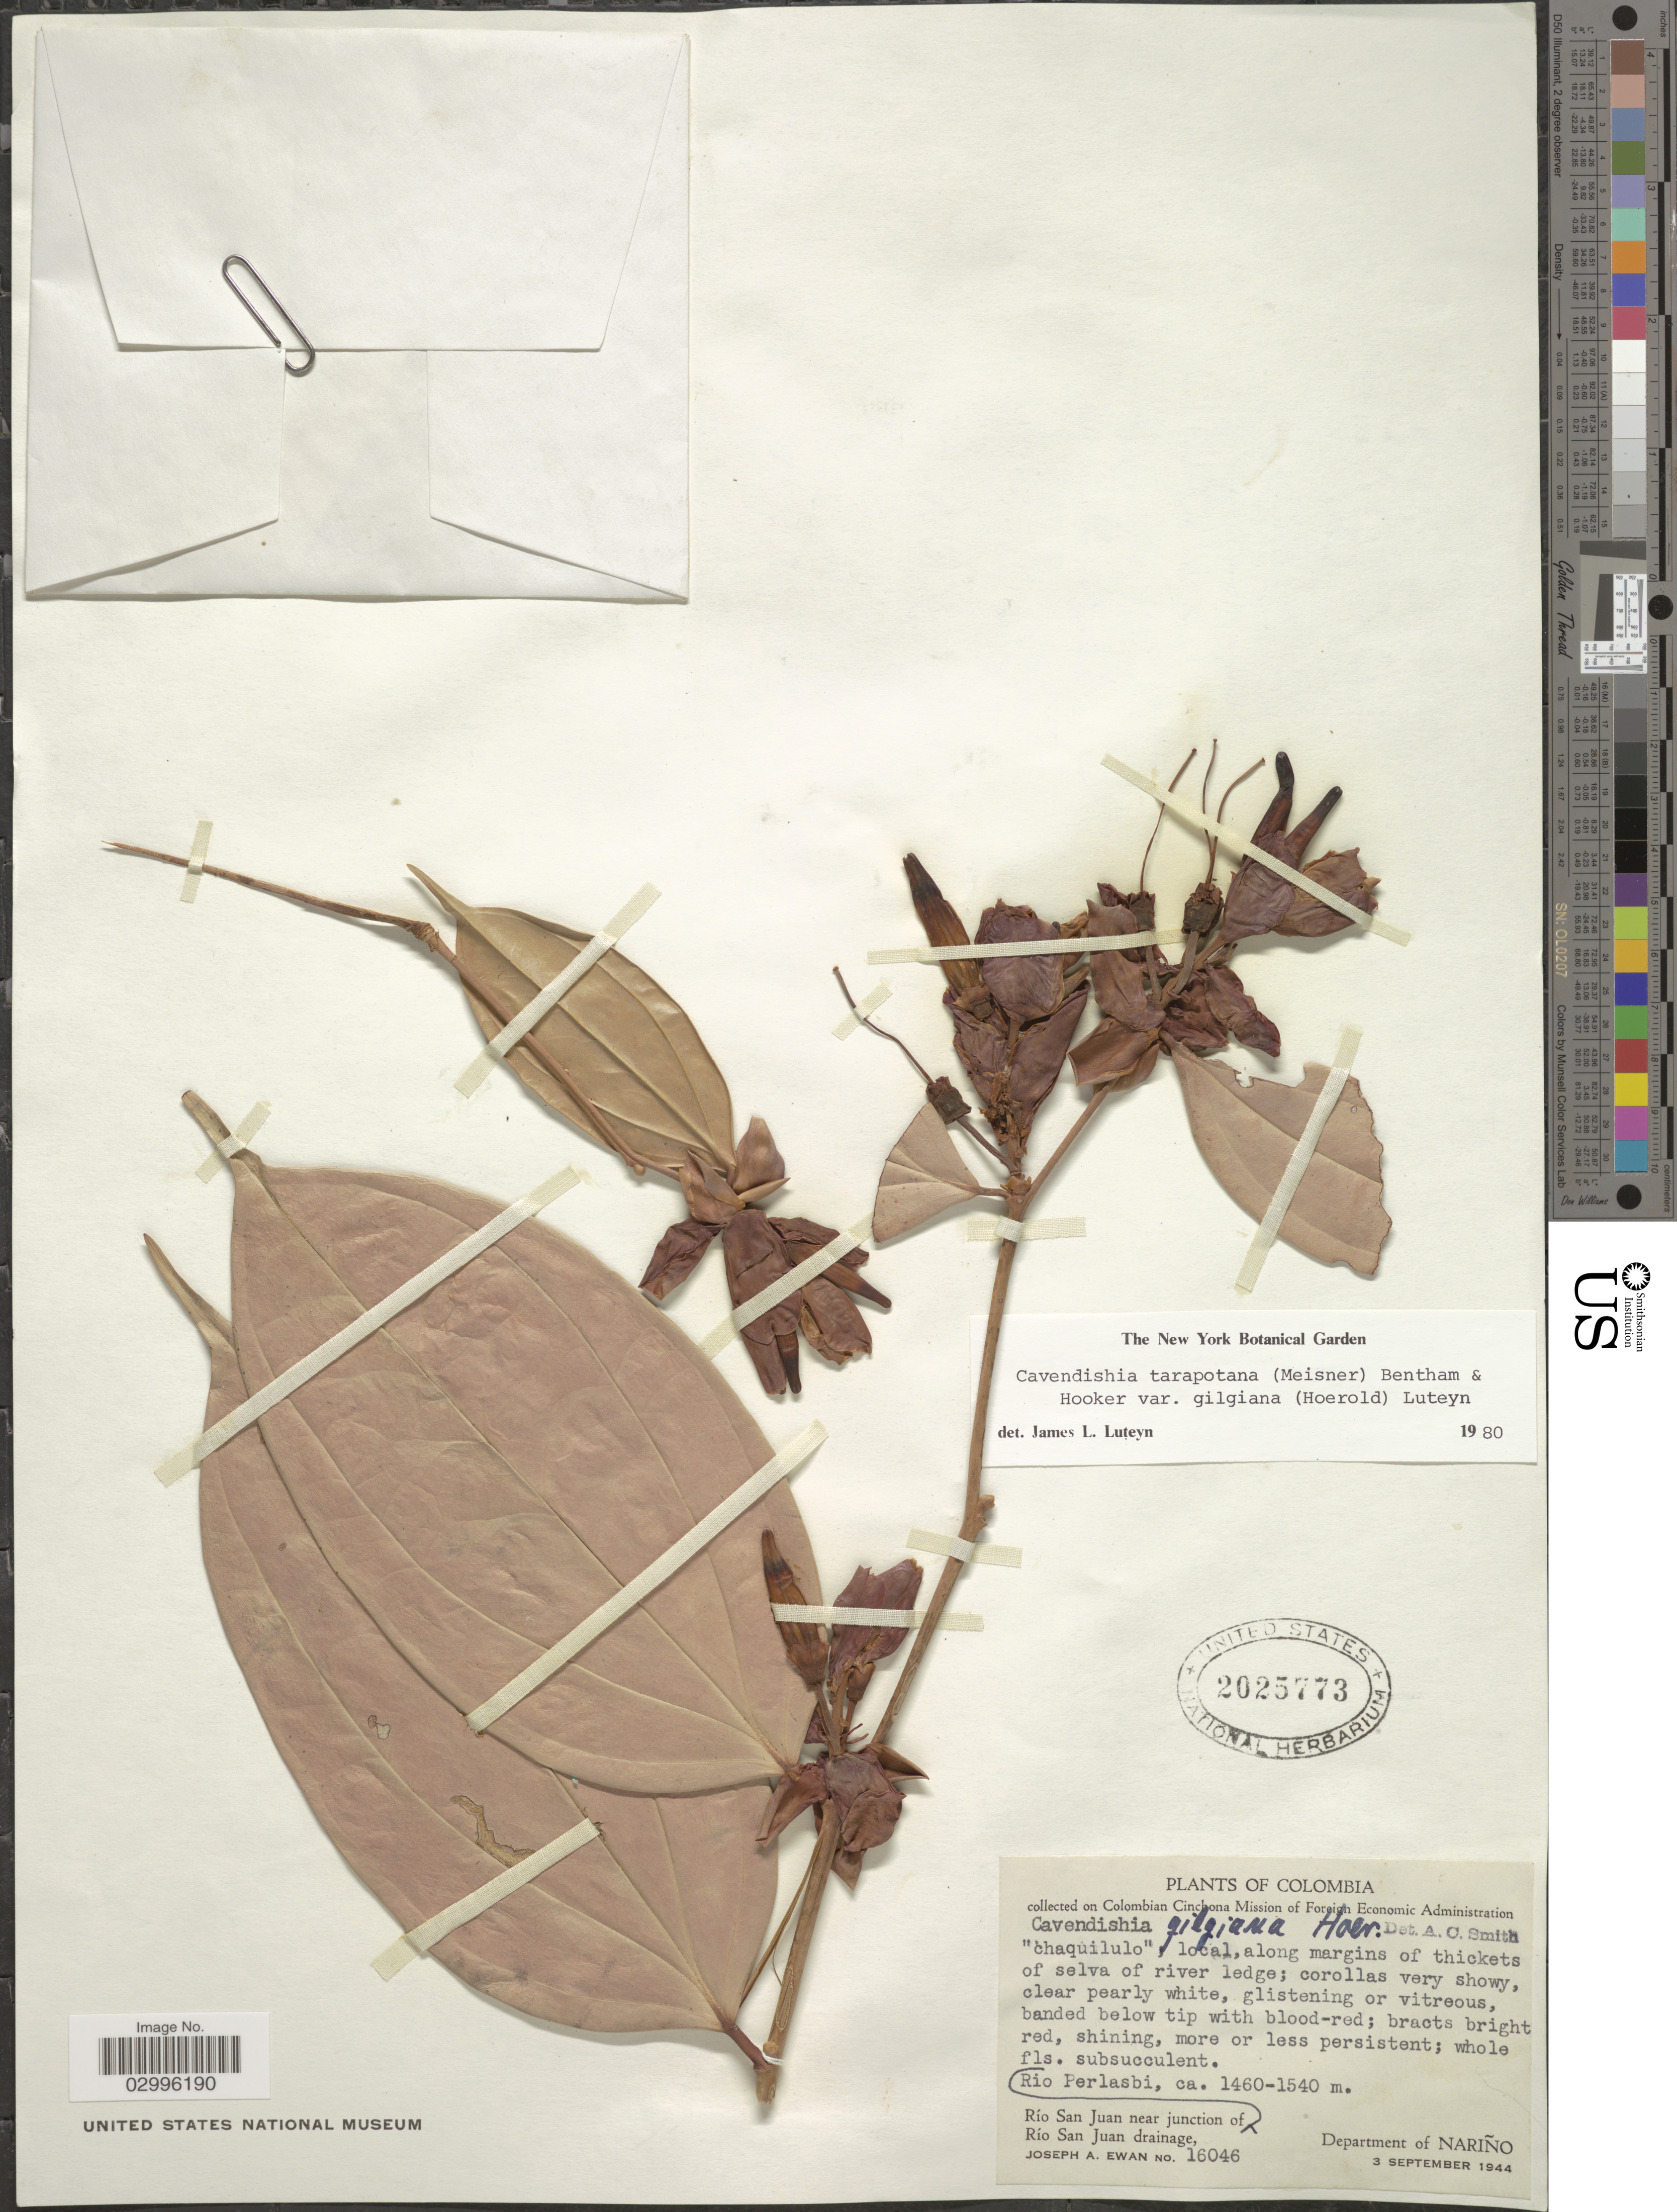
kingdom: Plantae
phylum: Tracheophyta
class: Magnoliopsida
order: Ericales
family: Ericaceae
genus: Cavendishia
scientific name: Cavendishia tarapotana var. gilgiana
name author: (Hoerold) Luteyn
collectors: J. A. Ewan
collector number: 16046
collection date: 1944-09-03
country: Colombia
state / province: Nariño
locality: Department of Nariño. Rio Perlasbi. Río San Juan near junction of Río San Juan drainage.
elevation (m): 1460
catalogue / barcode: US 2025773